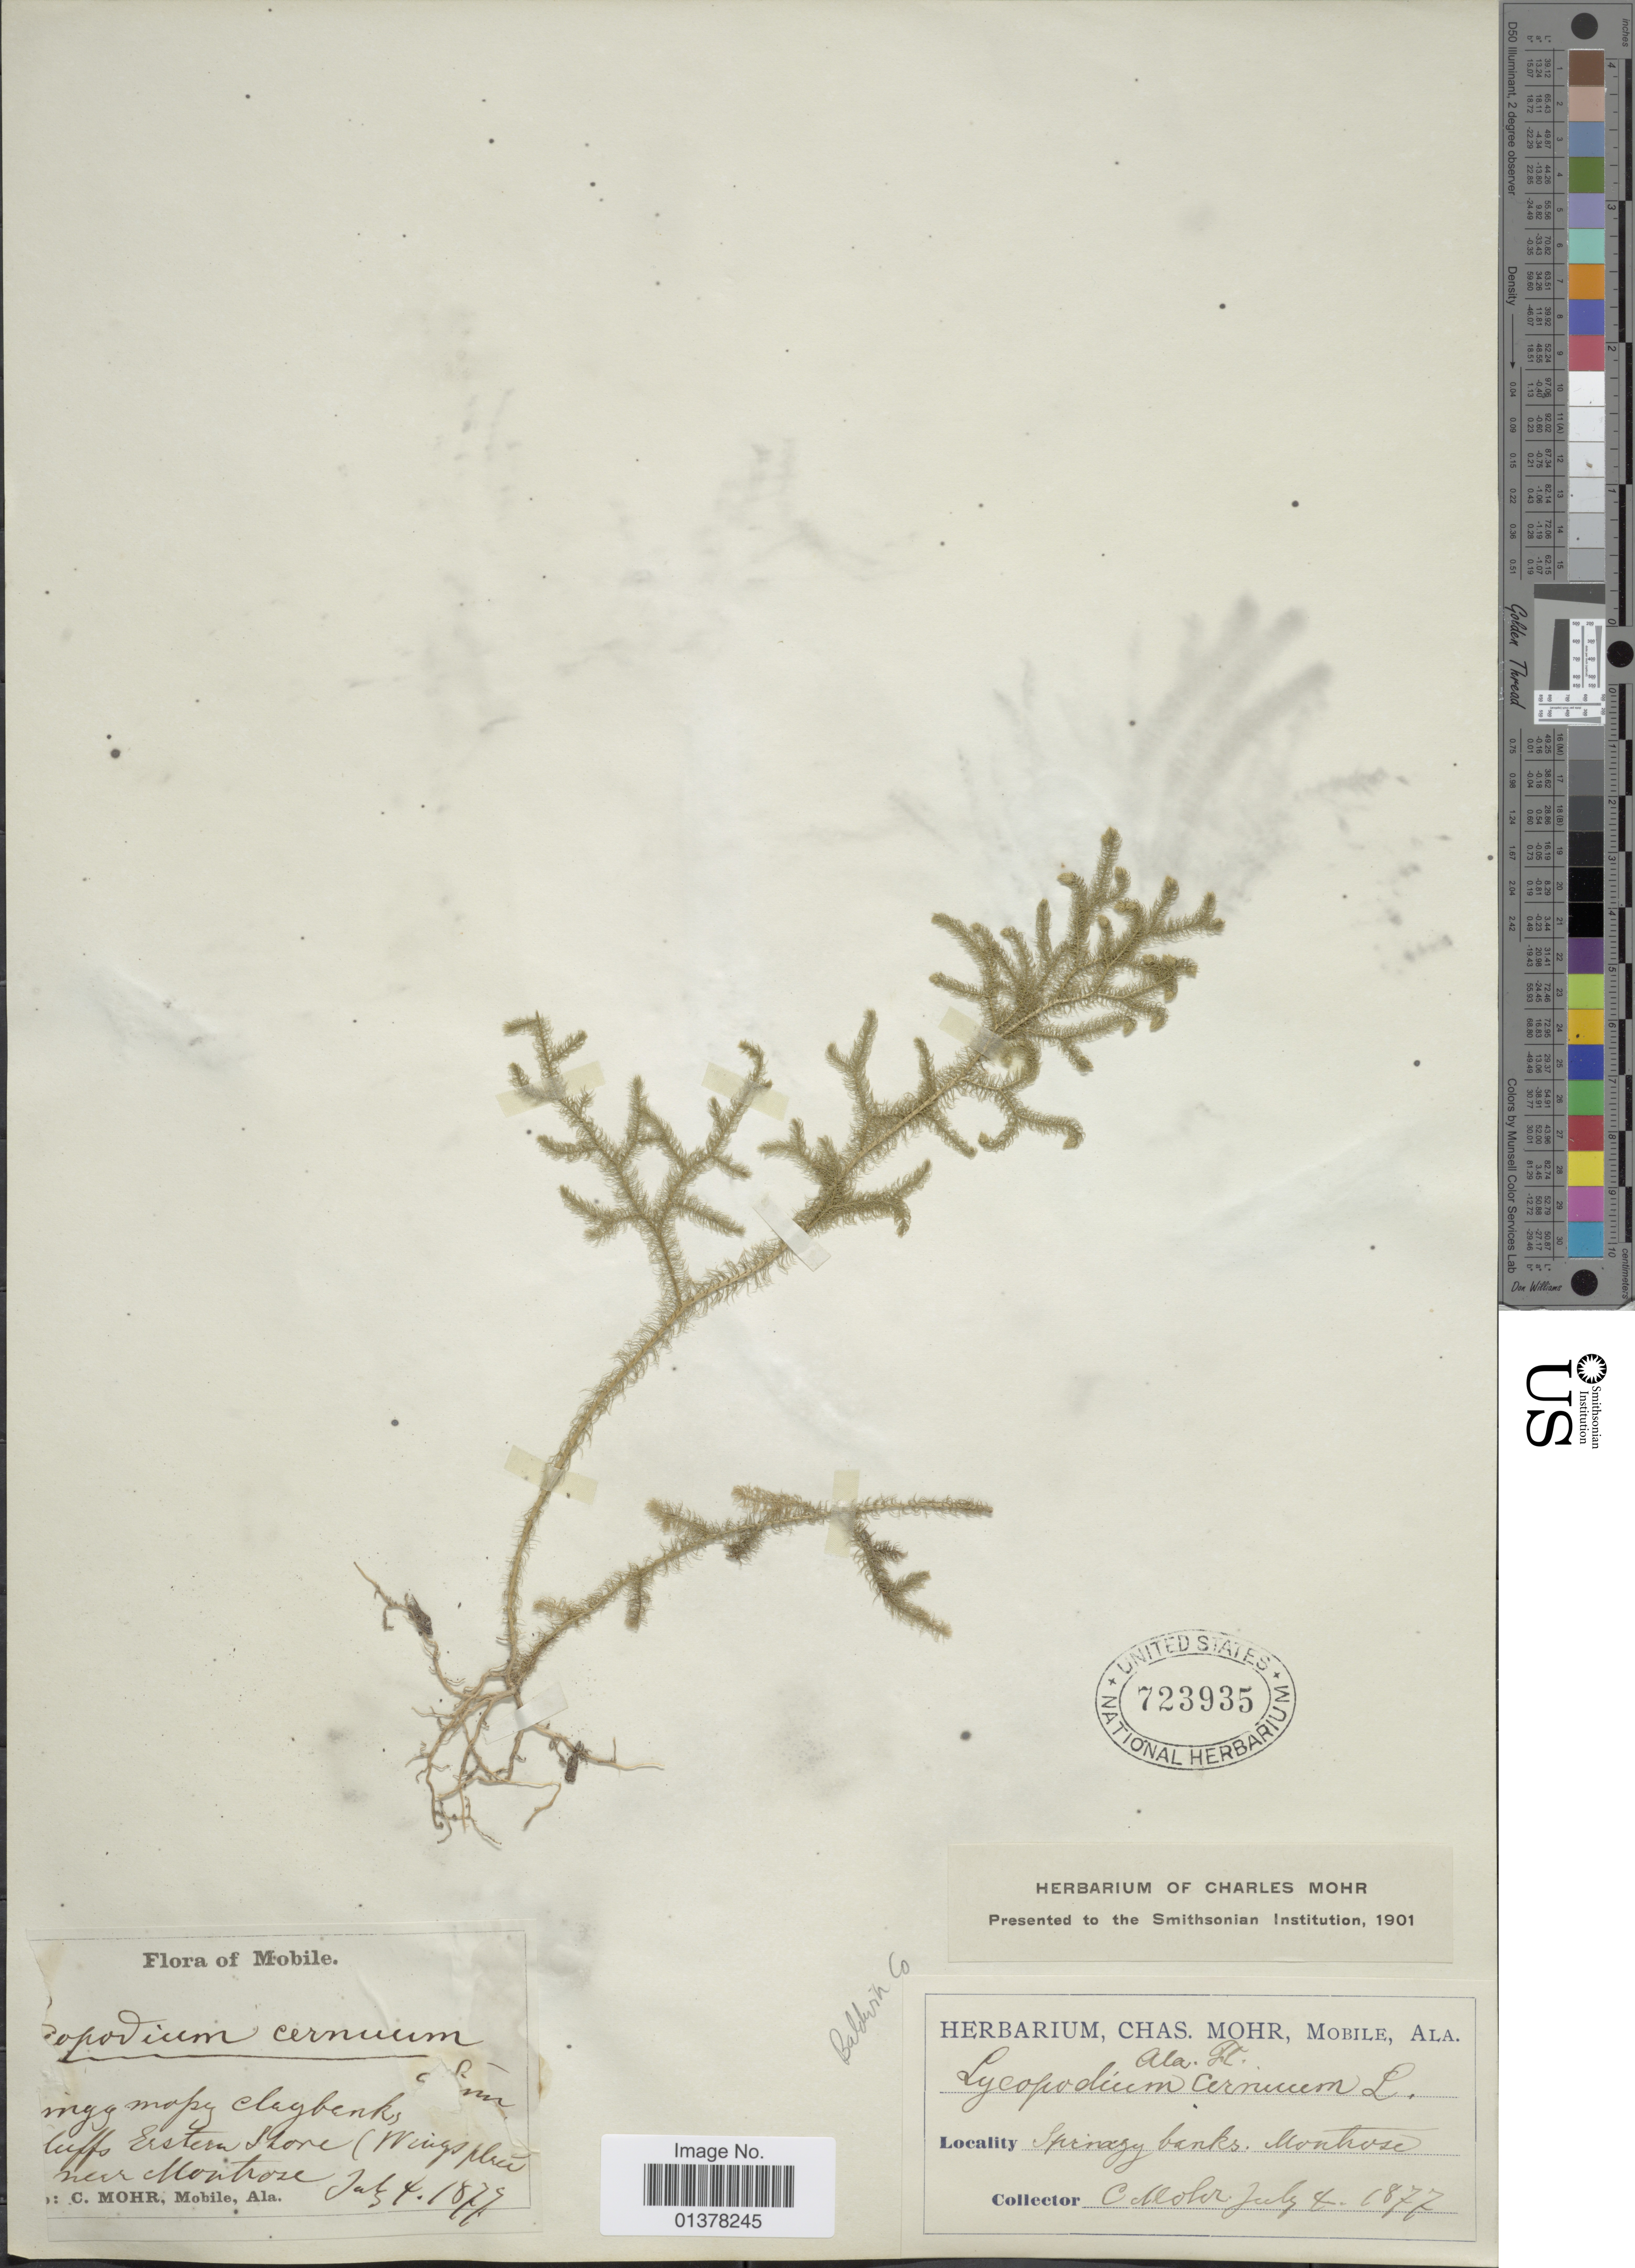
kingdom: Plantae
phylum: Tracheophyta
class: Lycopodiopsida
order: Lycopodiales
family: Lycopodiaceae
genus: Palhinhaea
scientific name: Palhinhaea cernua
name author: (L.) Vasc. & Franco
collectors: C. T. Mohr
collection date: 1877-07-04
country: United States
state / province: Alabama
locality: Eastern shore near Montrose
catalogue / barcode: US 723935